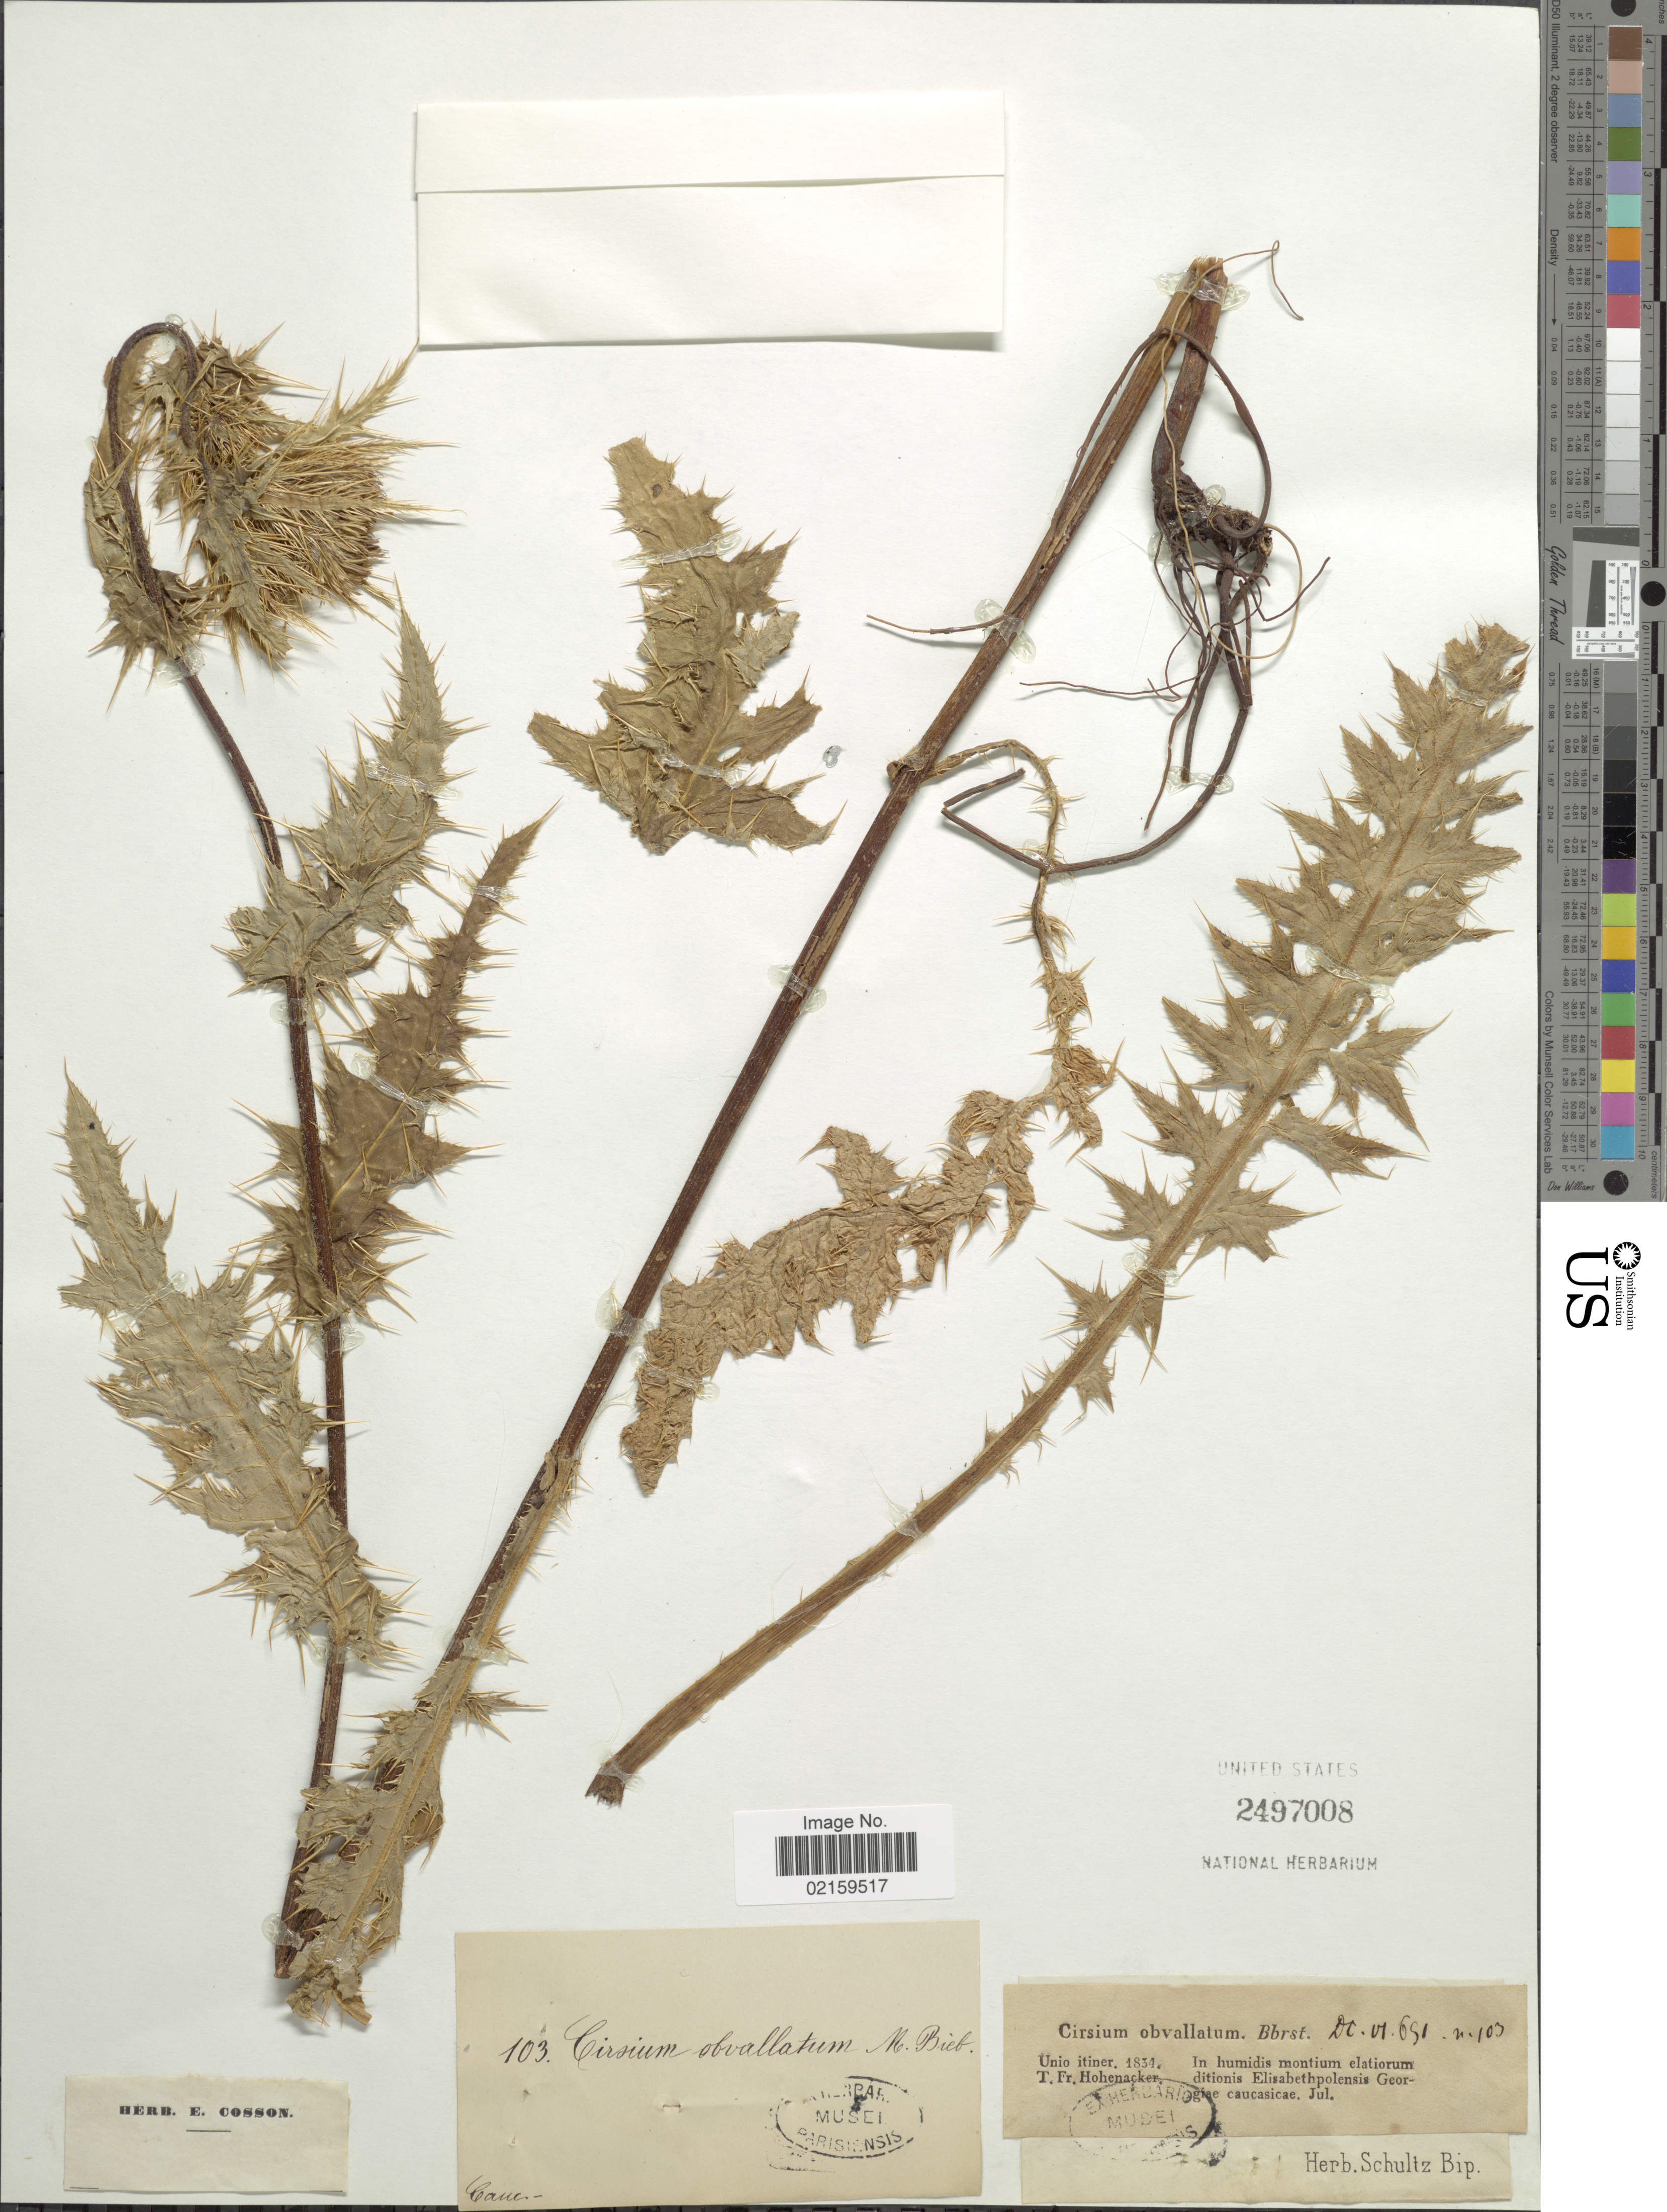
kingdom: Plantae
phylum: Tracheophyta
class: Magnoliopsida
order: Asterales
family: Asteraceae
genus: Cirsium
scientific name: Cirsium obvallatum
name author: M. Bieb.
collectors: T. Hohenacker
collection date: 1834-07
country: Georgia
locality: In humidis motium elatiorum ditionis Elisabethpolensis Georgiae caucasicae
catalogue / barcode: US 2497008